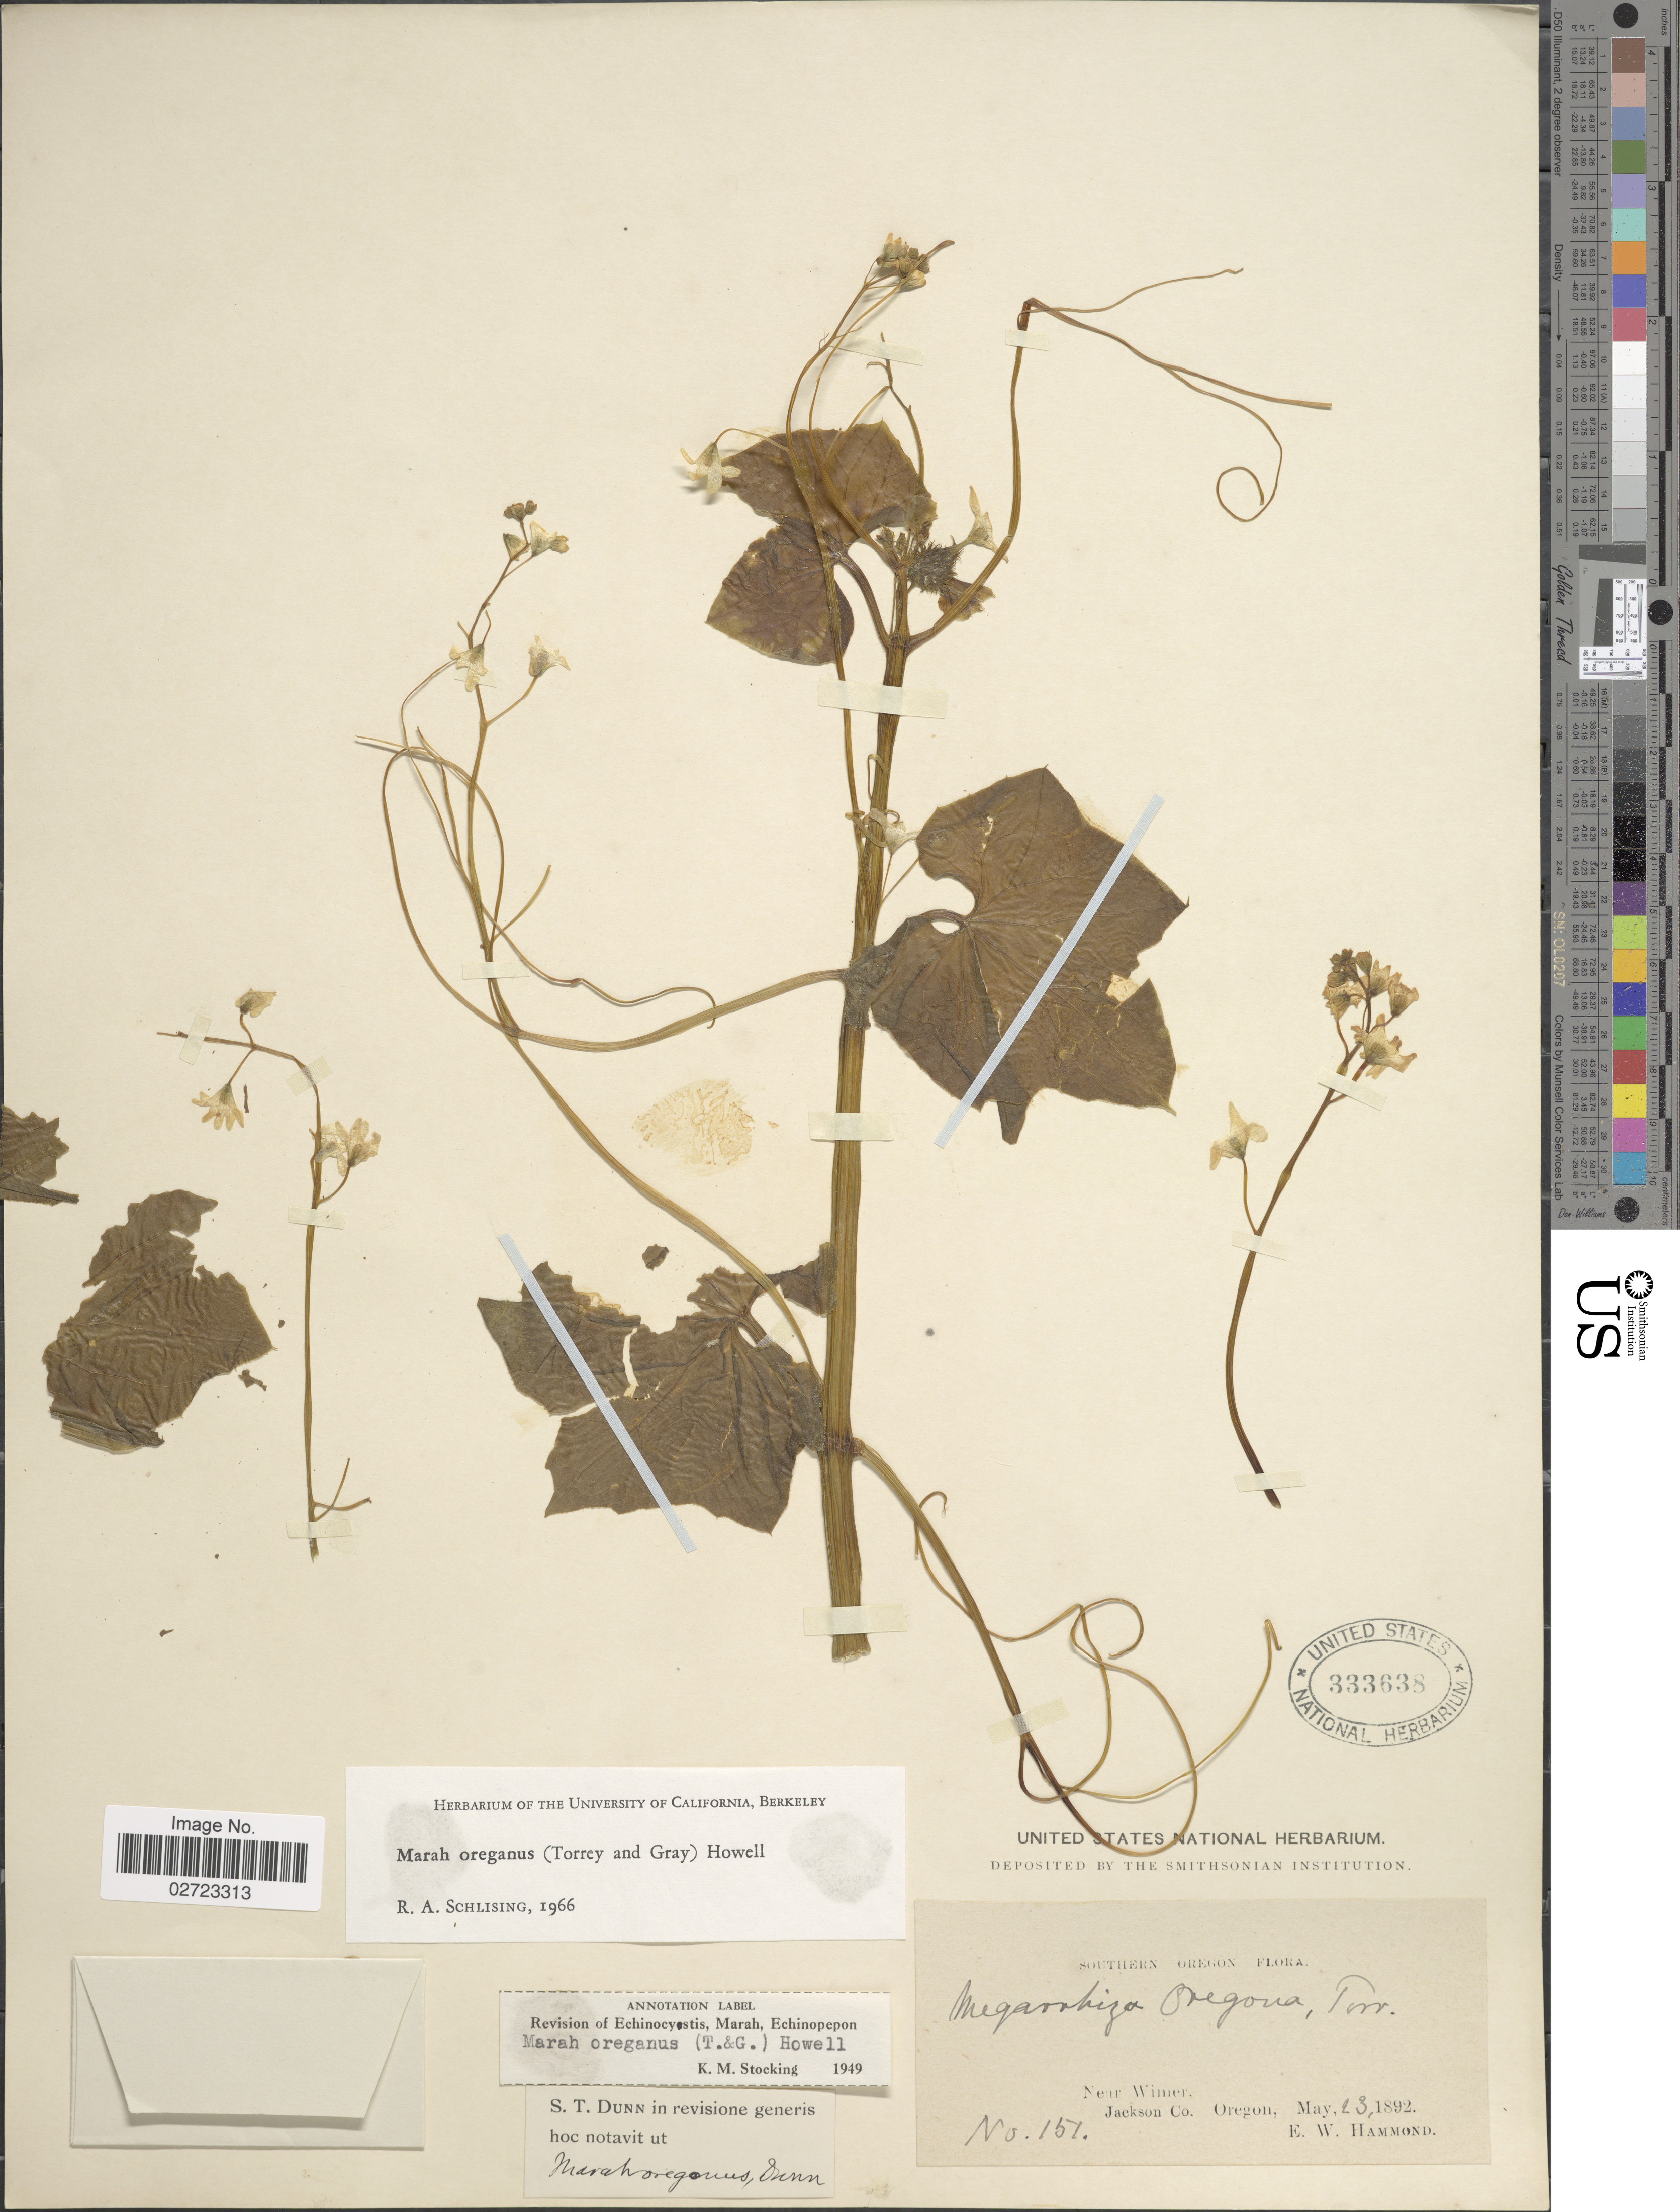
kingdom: Plantae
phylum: Tracheophyta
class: Magnoliopsida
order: Cucurbitales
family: Cucurbitaceae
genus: Marah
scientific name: Marah oregana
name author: (Torr. & A. Gray) Howell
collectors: E. Hammond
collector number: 151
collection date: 1892-05-23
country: United States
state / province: Oregon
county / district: Jackson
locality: Southern Oregon, near Wimer, Jackson Co.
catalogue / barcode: US 333638